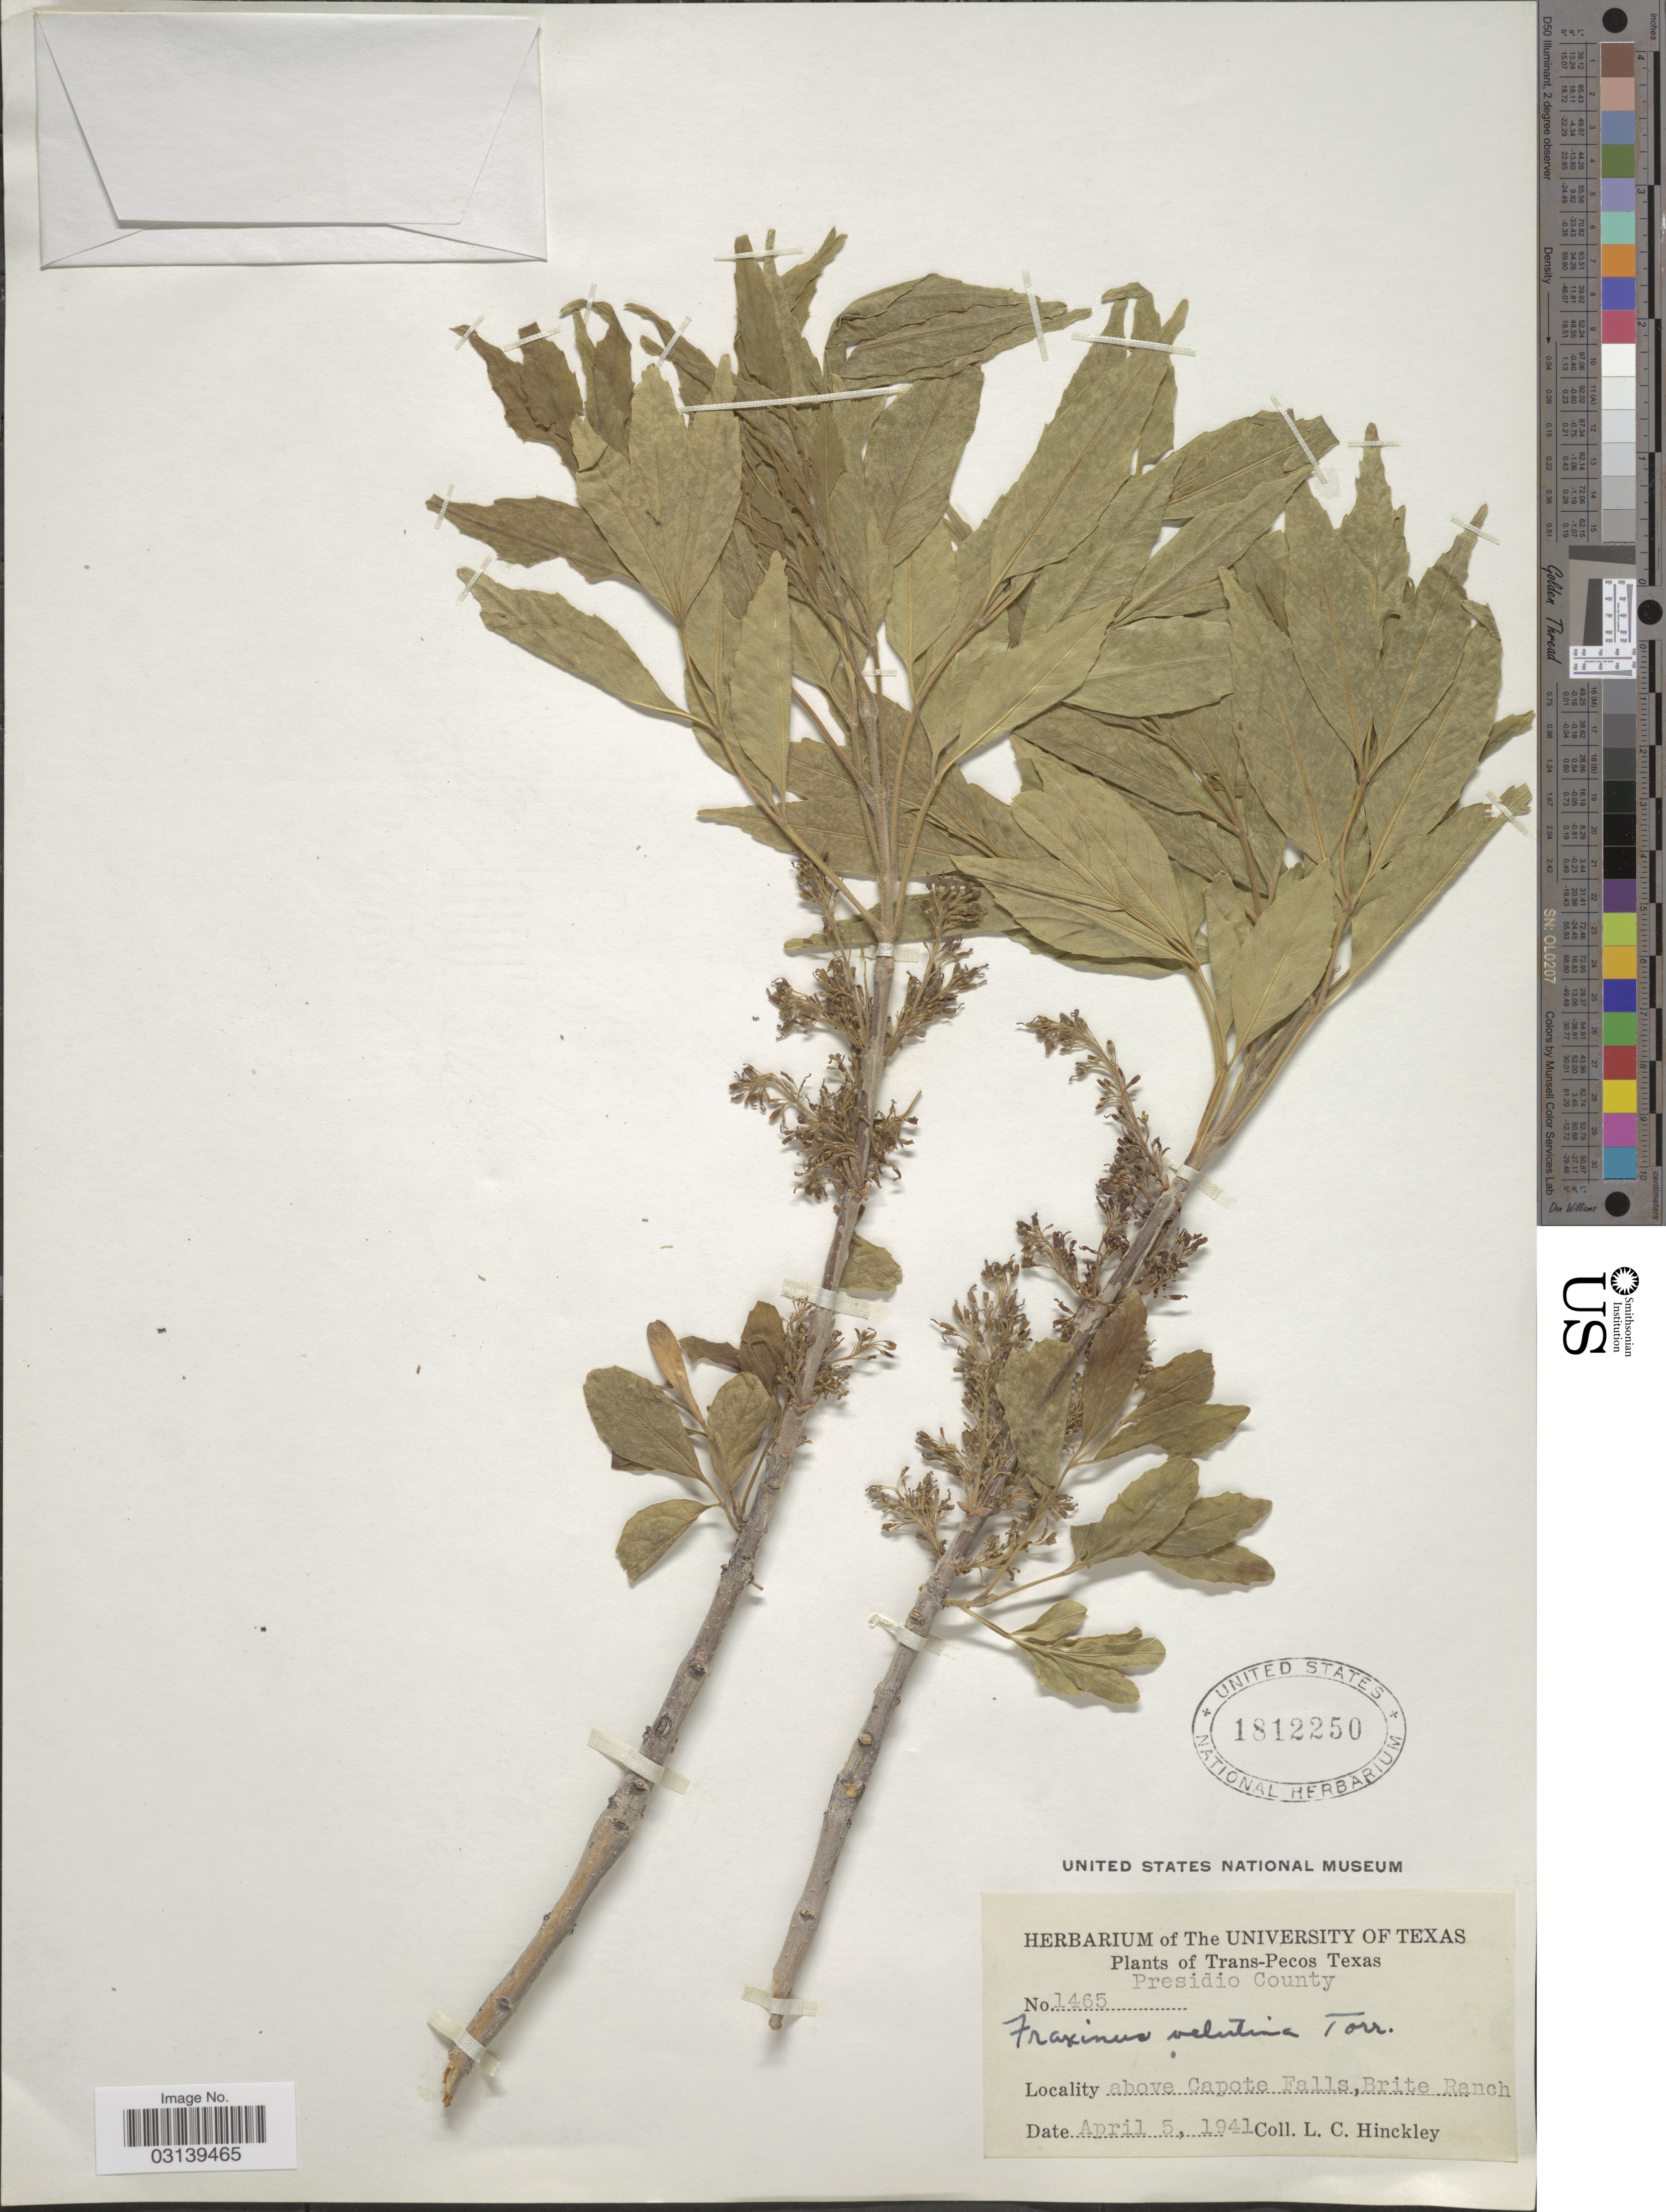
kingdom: Plantae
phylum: Tracheophyta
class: Magnoliopsida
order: Lamiales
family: Oleaceae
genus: Fraxinus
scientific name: Fraxinus velutina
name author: Torr.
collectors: L. Hinckley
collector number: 1465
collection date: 1941-04-05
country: United States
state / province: Texas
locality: Trans-Pecos, Presidio County, above Capote Falls, Brite Ranch.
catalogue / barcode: US 1812250